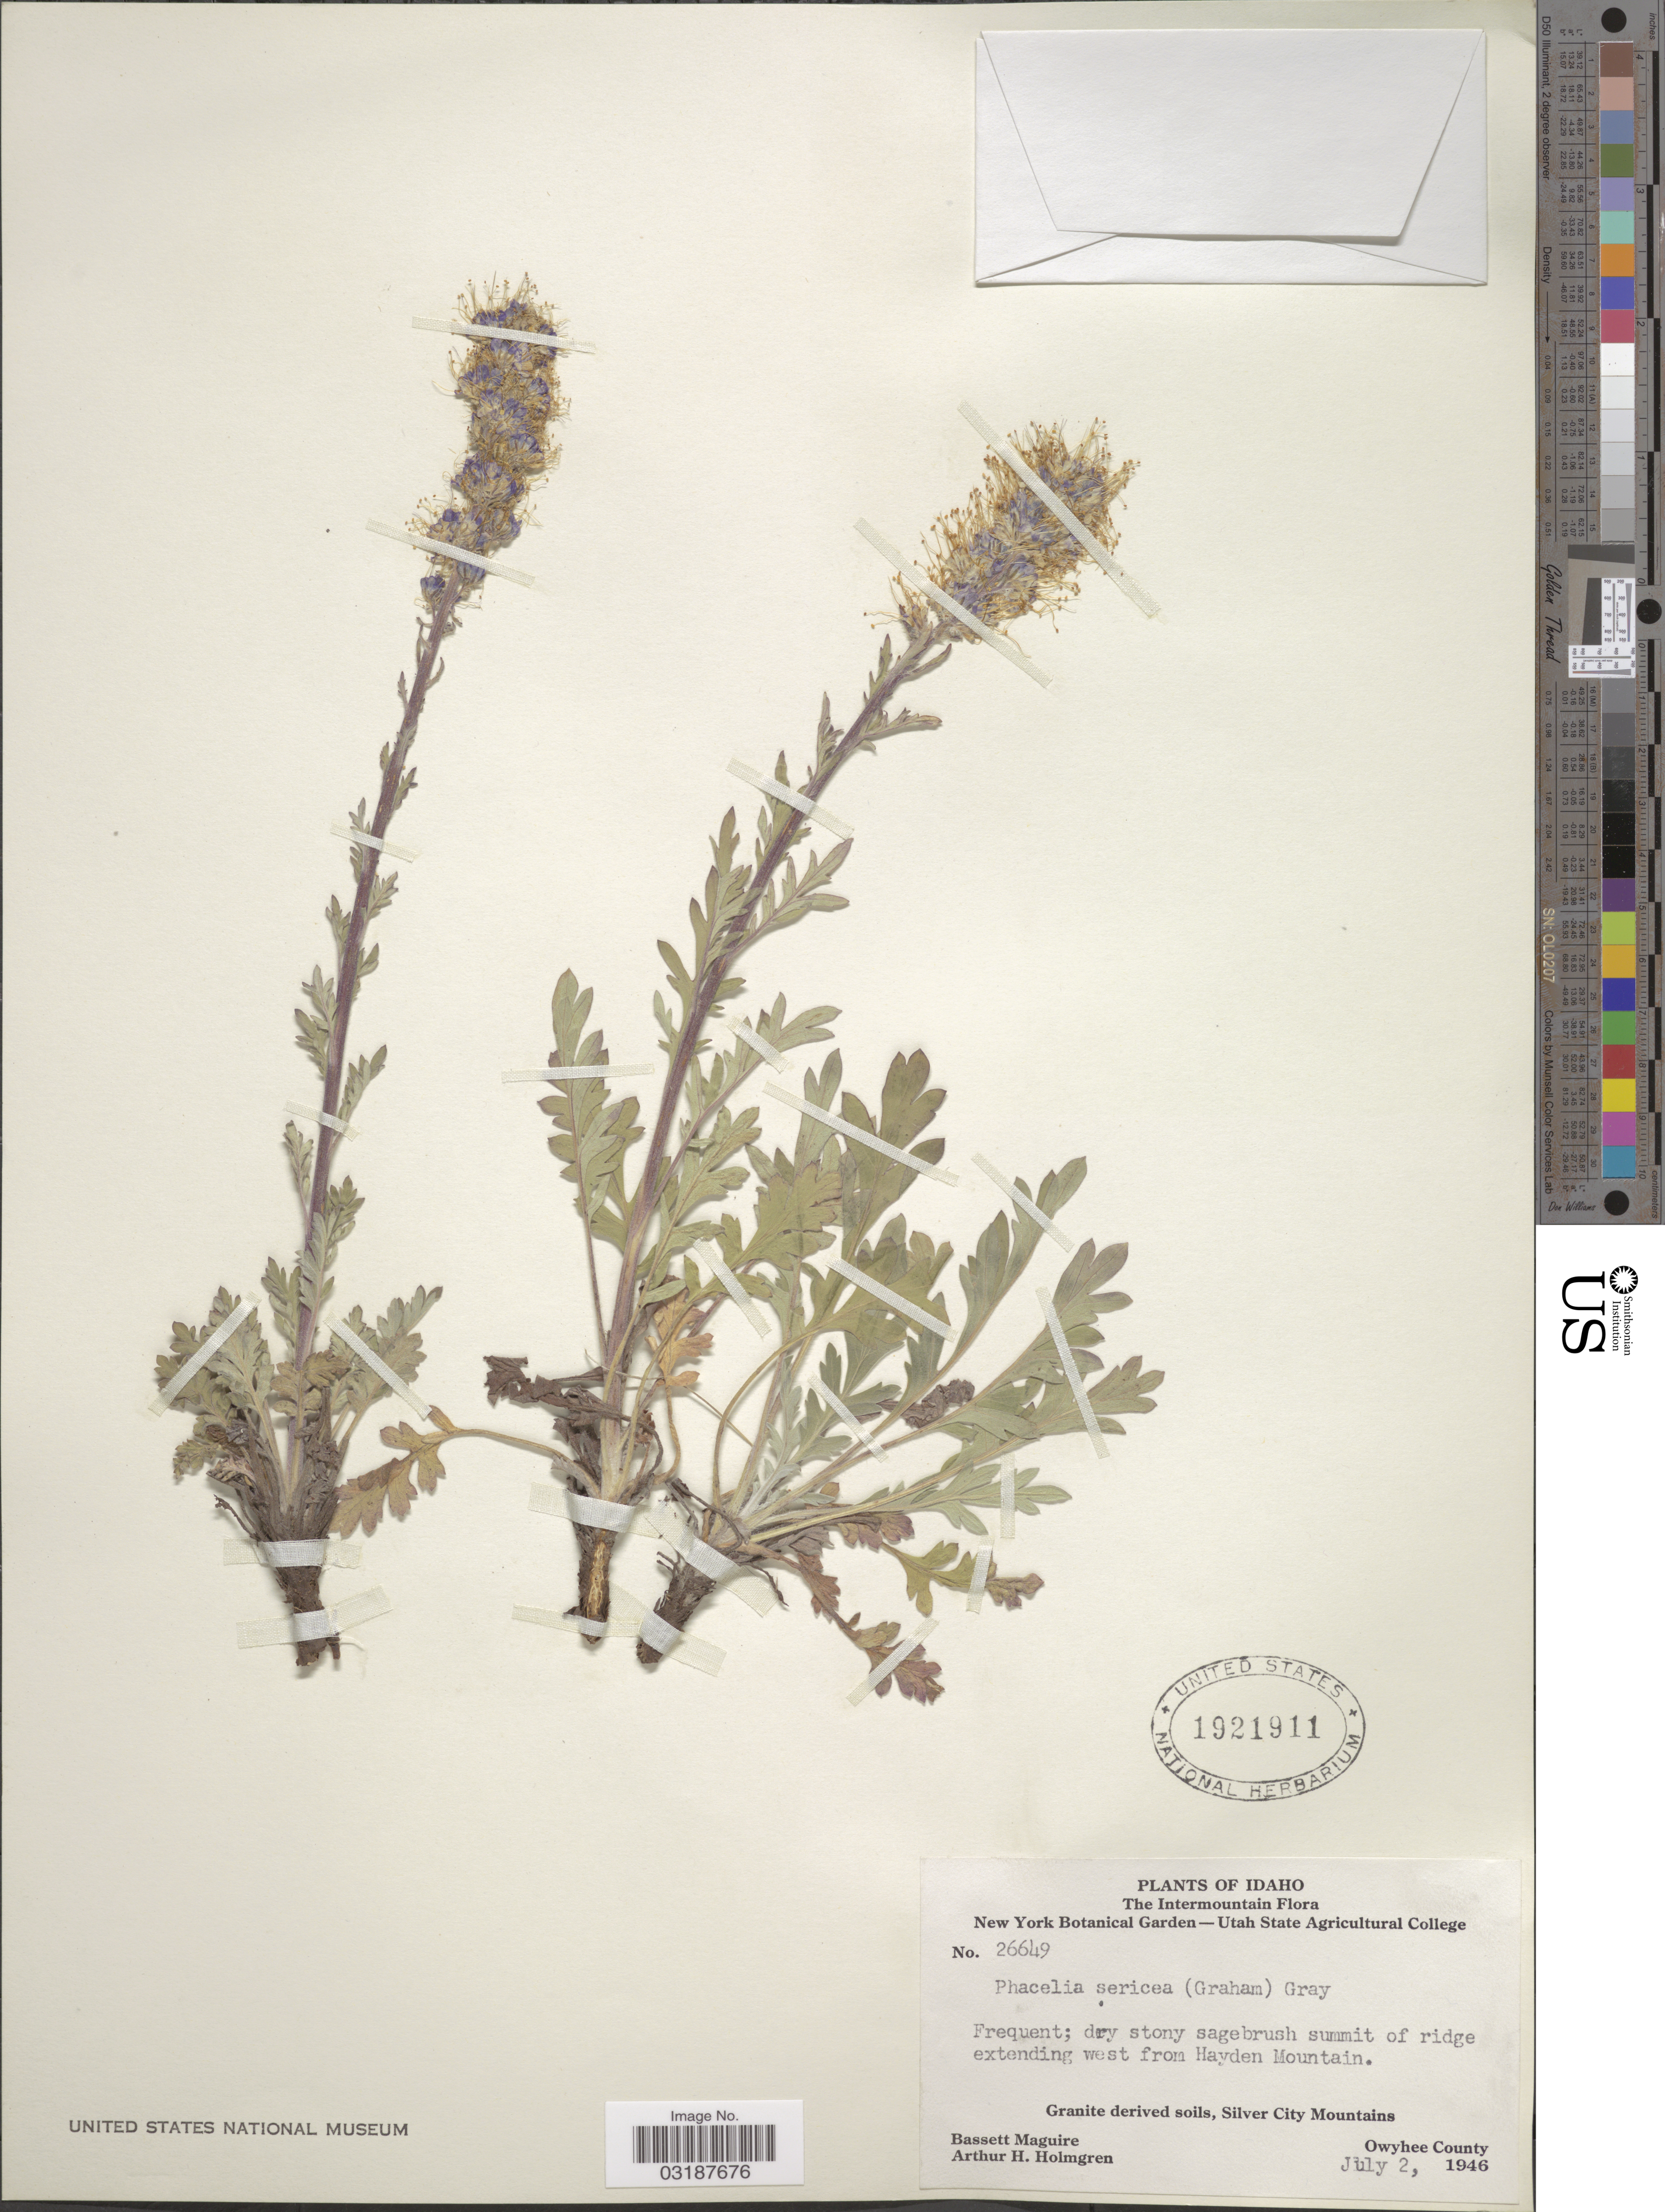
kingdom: Plantae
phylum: Tracheophyta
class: Magnoliopsida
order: Boraginales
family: Hydrophyllaceae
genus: Phacelia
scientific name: Phacelia sericea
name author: (Graham) A. Gray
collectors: B. Maguire & A. H. Holmgren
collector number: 26649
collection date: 1946-07-02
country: United States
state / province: Idaho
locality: The Intermountain, dry story sagebrush summit of ridge extending west from Hayden Mountain, Granite derived soils, Silver City Mountains, Owyhee County.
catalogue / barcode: US 1921911